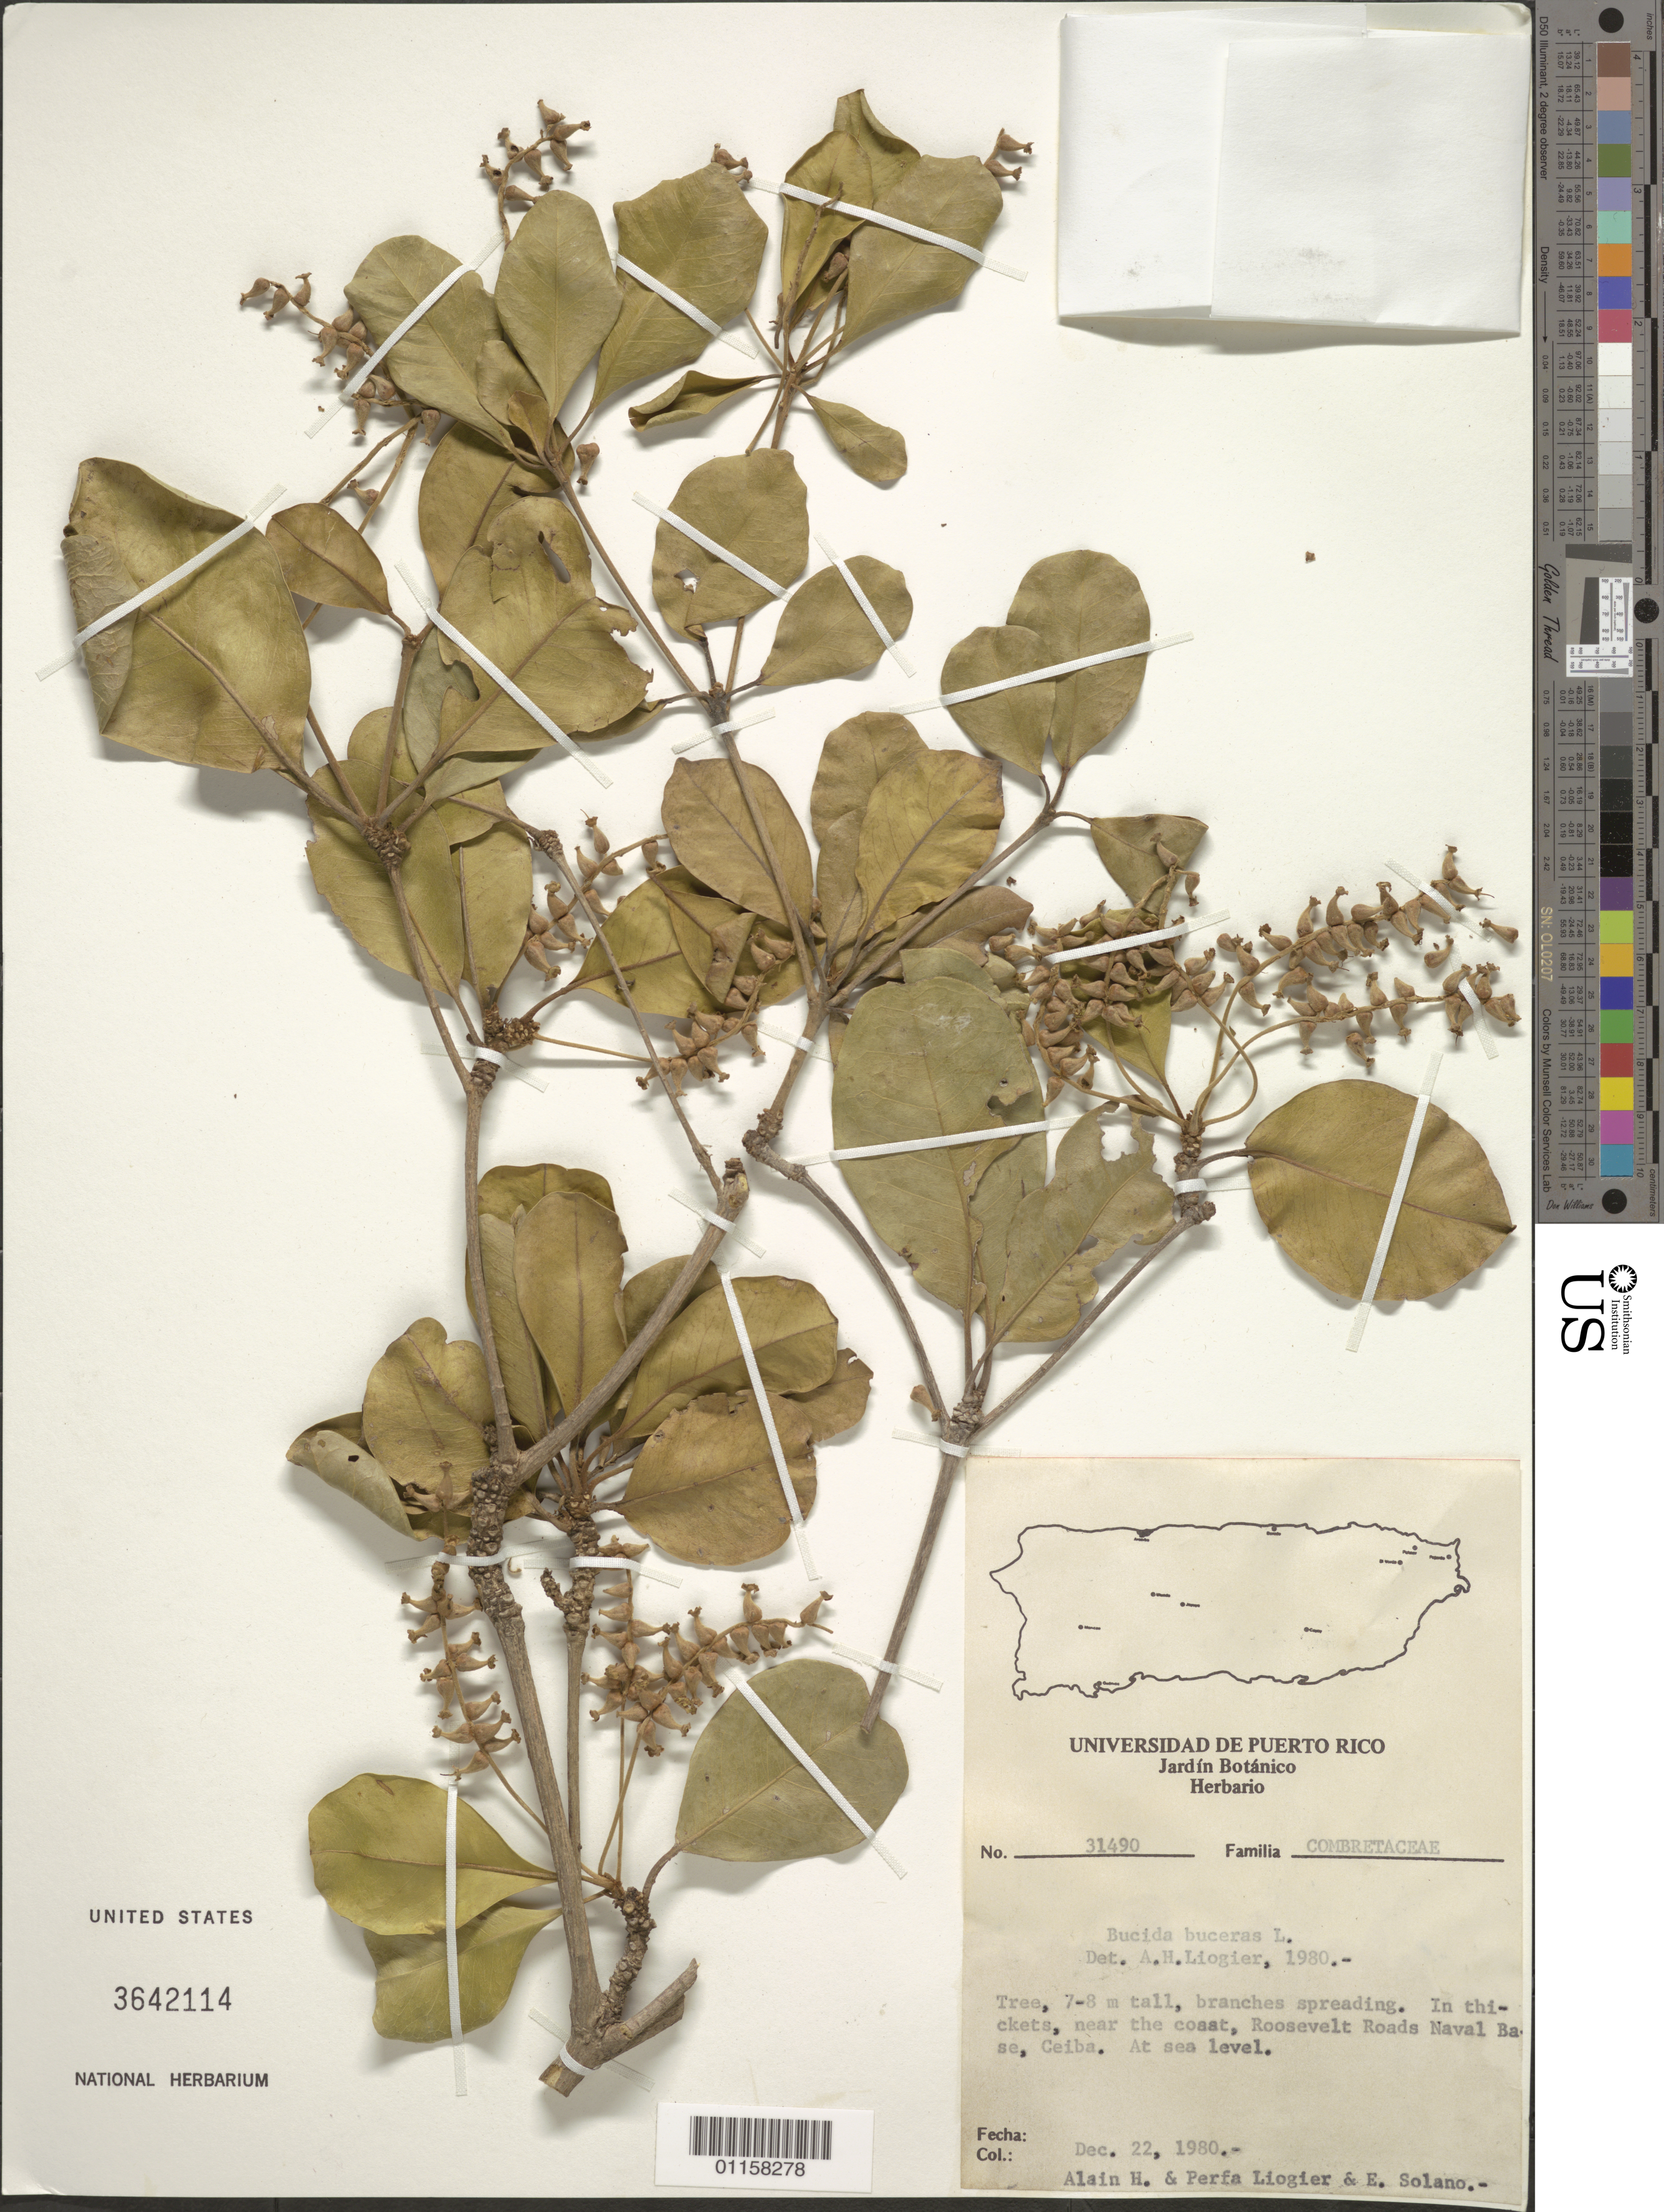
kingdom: Plantae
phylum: Tracheophyta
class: Magnoliopsida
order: Myrtales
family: Combretaceae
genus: Terminalia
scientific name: Terminalia buceras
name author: (L.) C. Wright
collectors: A. H. Liogier, M. P. Liogier & E. Solano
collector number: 31490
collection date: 1980-12-22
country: Puerto Rico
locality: Ceiba, Roosevelt Roads Naval Base.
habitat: In thickets, near the coast.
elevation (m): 0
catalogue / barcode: US 3642114